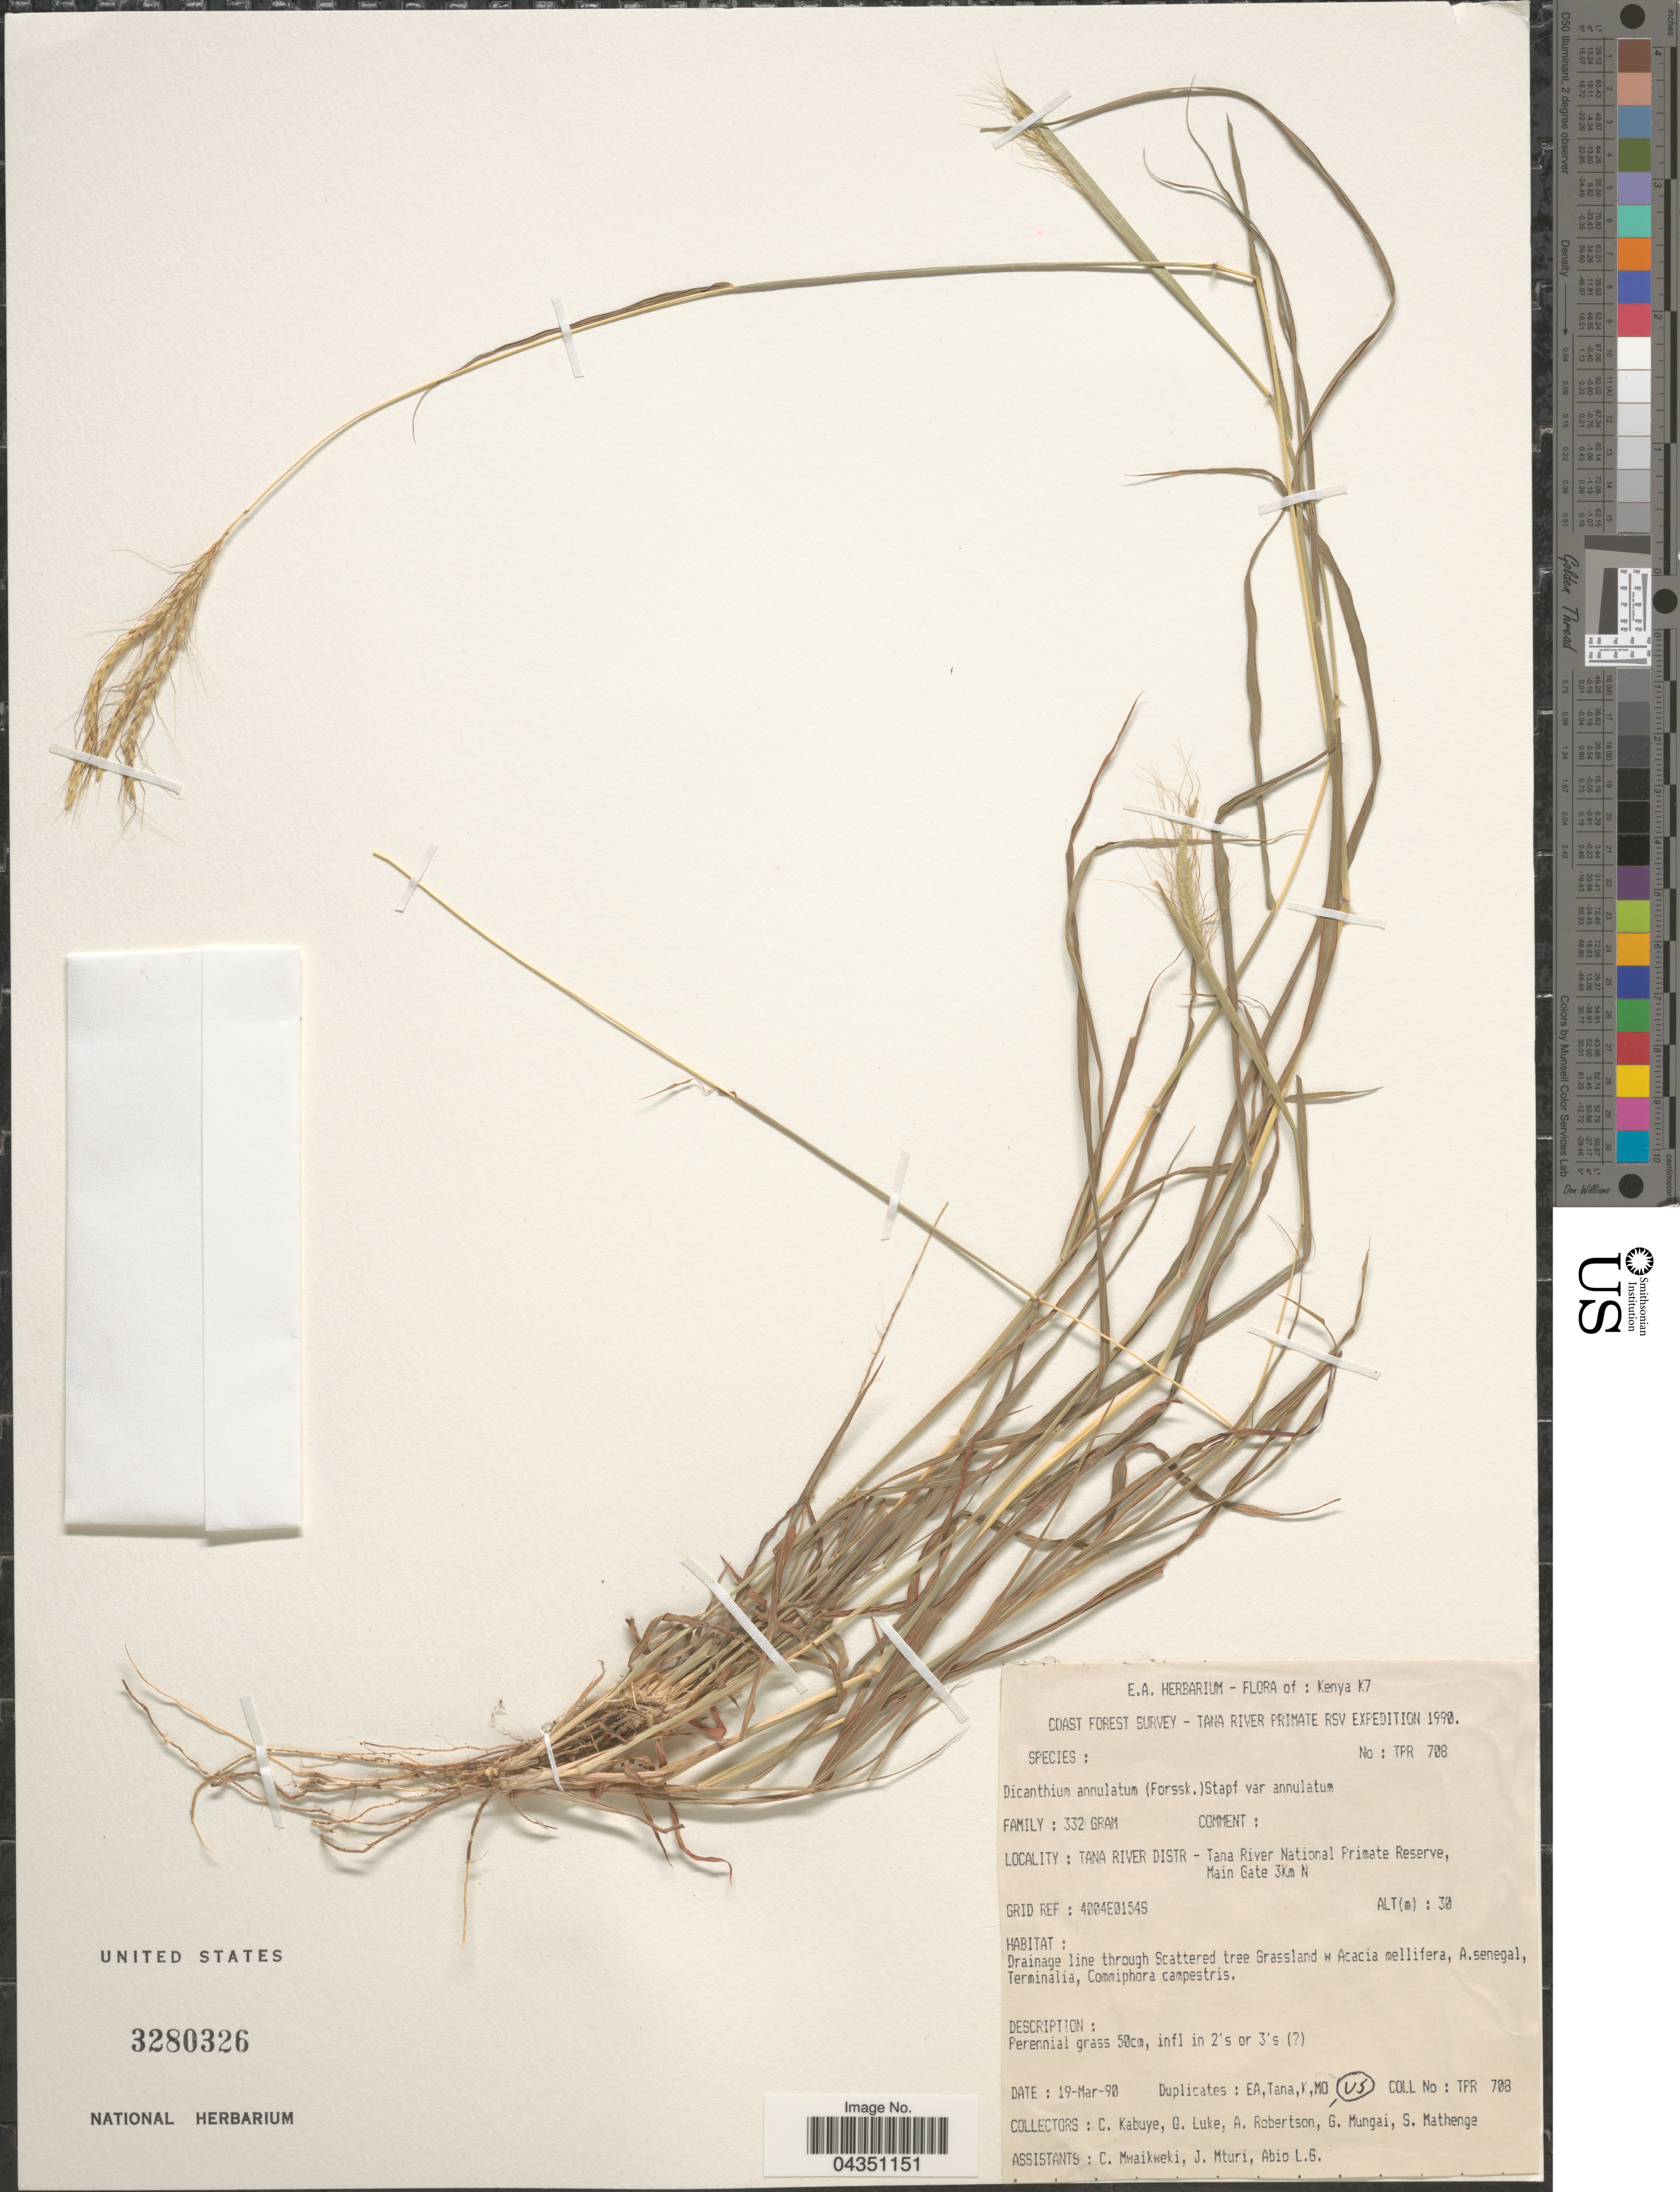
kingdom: Plantae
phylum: Tracheophyta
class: Liliopsida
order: Poales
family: Poaceae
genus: Dichanthium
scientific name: Dichanthium annulatum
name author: (Forssk.) Stapf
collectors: C. Kabuye, Q. Luke, A. Robertson, G. Mungai & et al.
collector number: TPR708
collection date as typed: Transcribed d/m/y: 19/3/90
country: Kenya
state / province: Tana River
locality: Kenya K7. Coast Forest Survey - Tana River Primate RSV Expedition 1990. Tana River Distr - Tana River National Primate Reserve, Maine Gate 3Km N. Grid Ref: 4004E0154S.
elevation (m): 30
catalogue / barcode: US 3280326